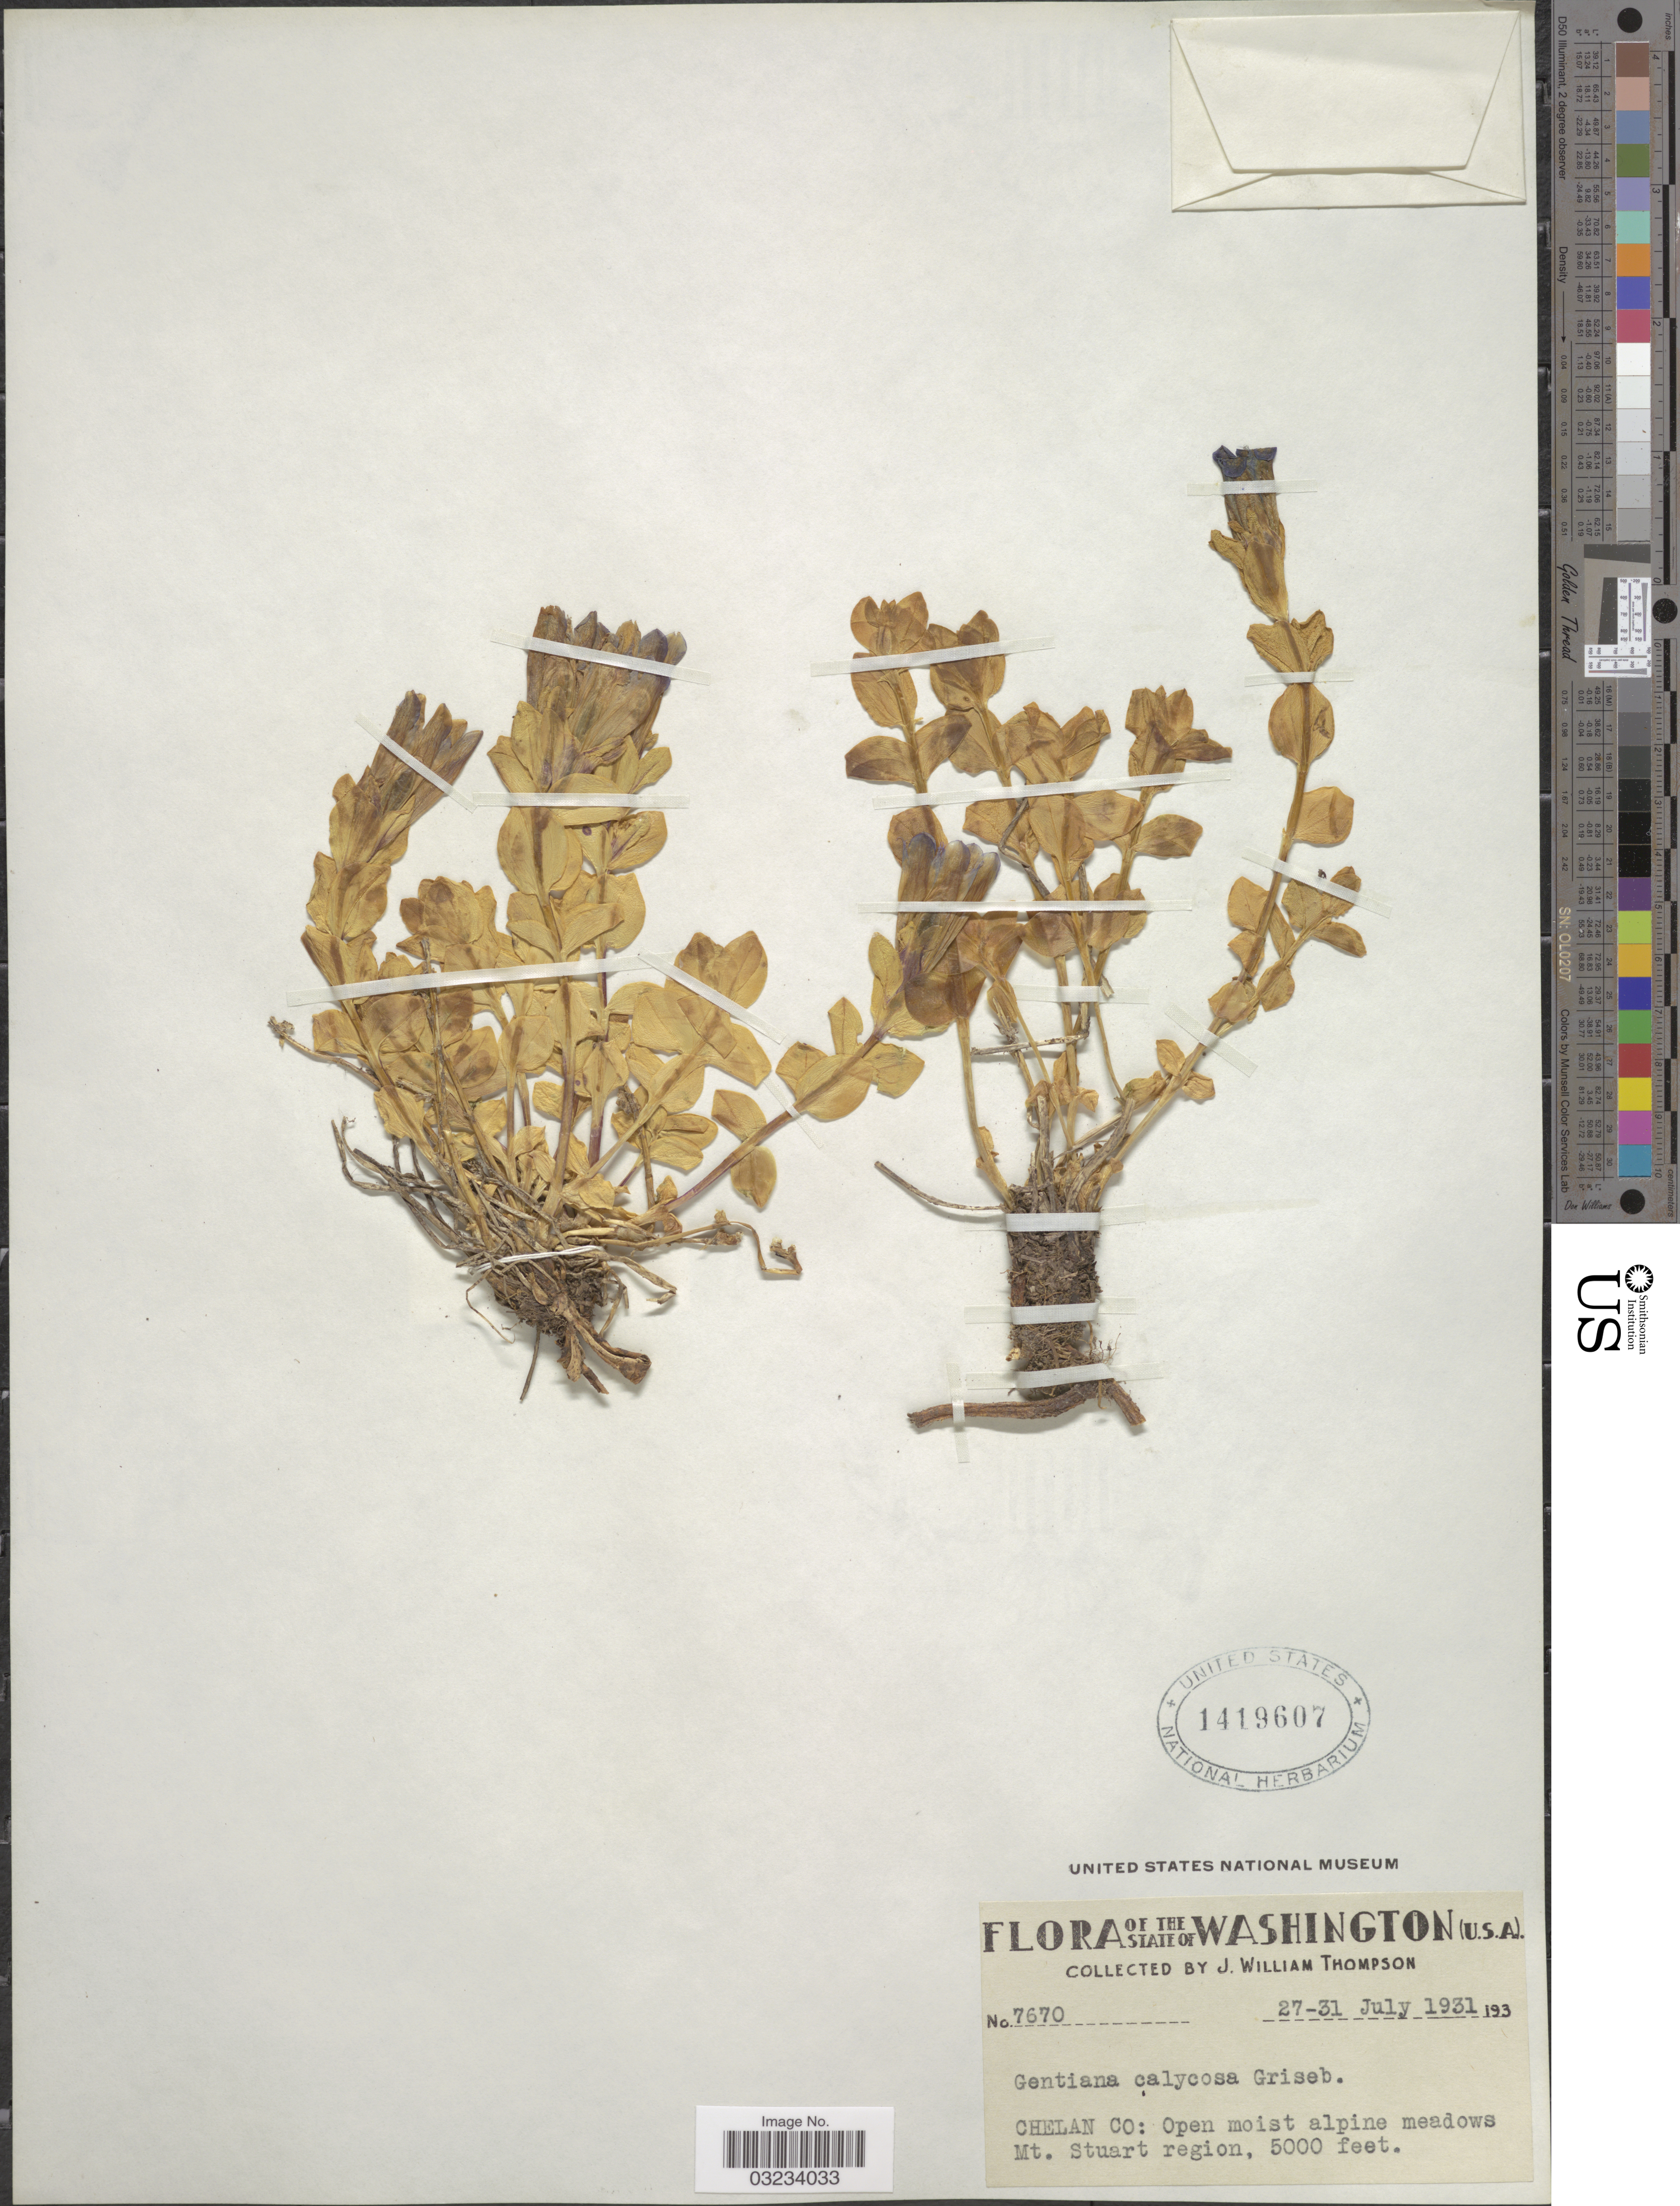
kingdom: Plantae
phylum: Tracheophyta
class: Magnoliopsida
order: Gentianales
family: Gentianaceae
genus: Gentiana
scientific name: Gentiana calycosa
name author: Griseb.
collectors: J. W. Thompson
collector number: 7670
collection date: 1931-07-27/1931-07-31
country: United States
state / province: Washington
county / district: Chelan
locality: Chelan Co: Open moist alpine meadows Mt. Stuart region.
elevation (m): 1524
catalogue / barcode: US 1419607